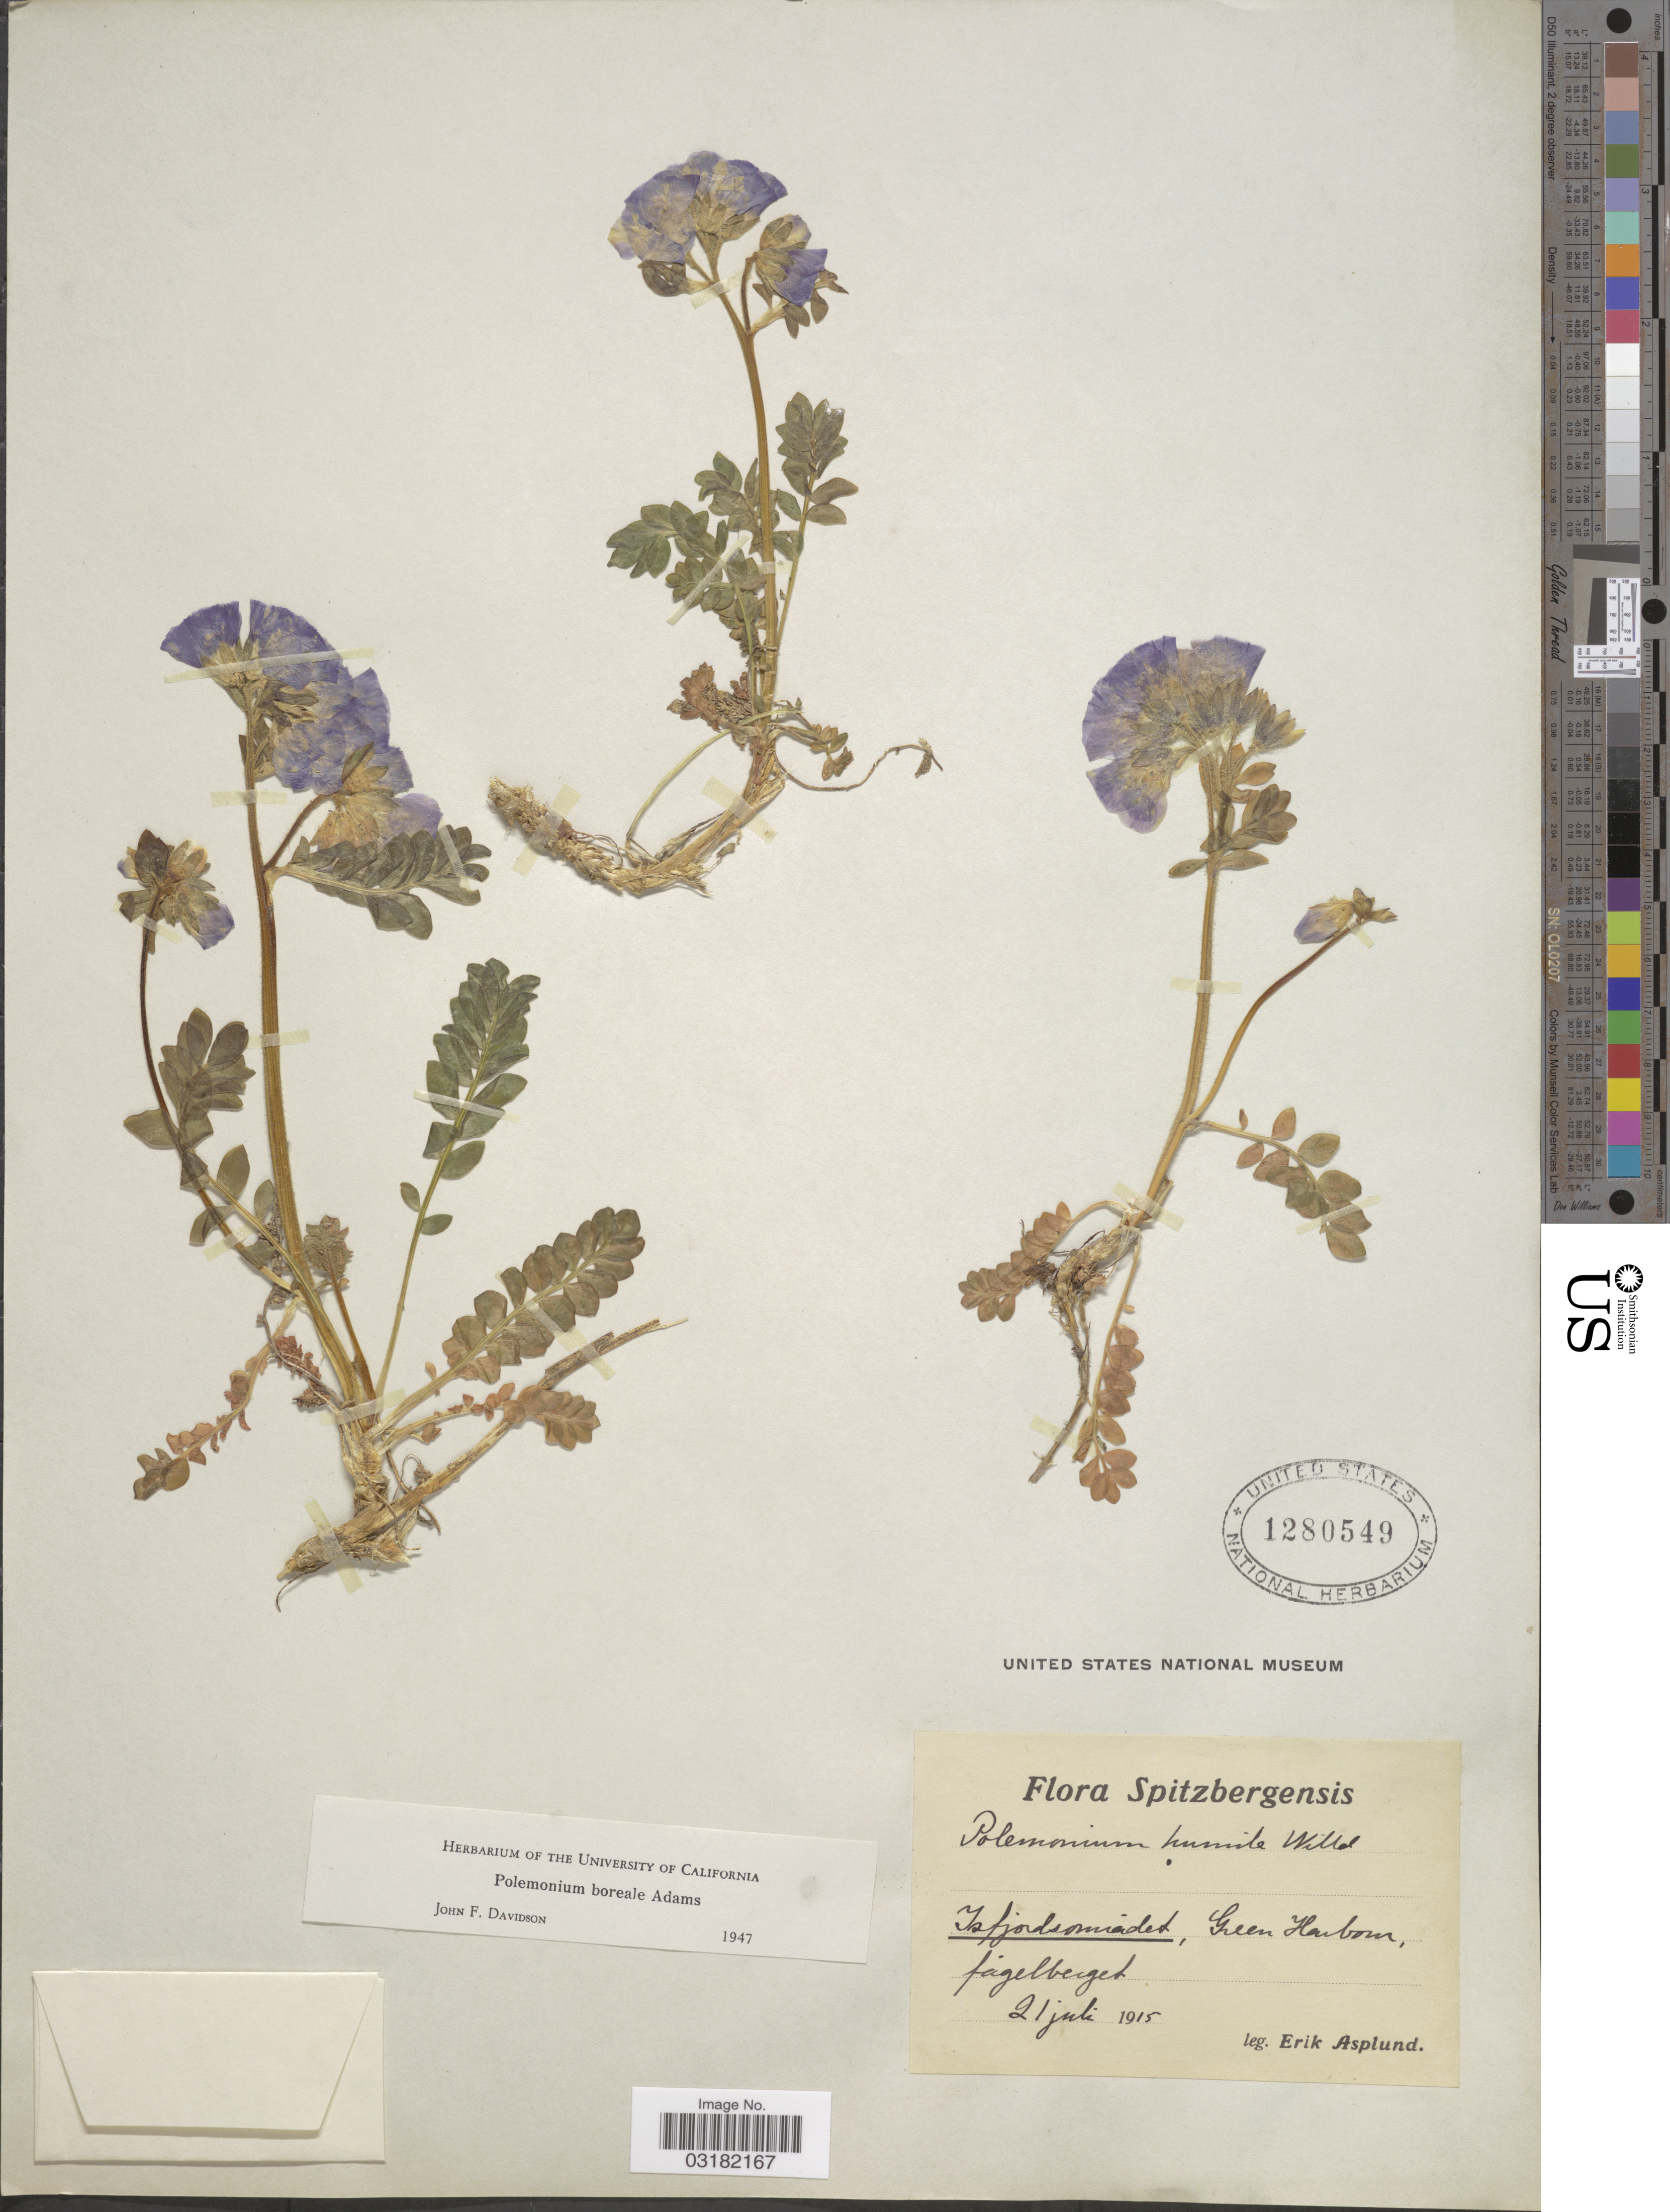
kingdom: Plantae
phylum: Tracheophyta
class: Magnoliopsida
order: Ericales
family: Polemoniaceae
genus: Polemonium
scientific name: Polemonium boreale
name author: Adams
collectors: E. Asplund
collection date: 1915-07-21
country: Norway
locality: Spitzbergensis. Isfjord [illegible text], Green Harbour fagelberget.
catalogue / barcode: US 1280549